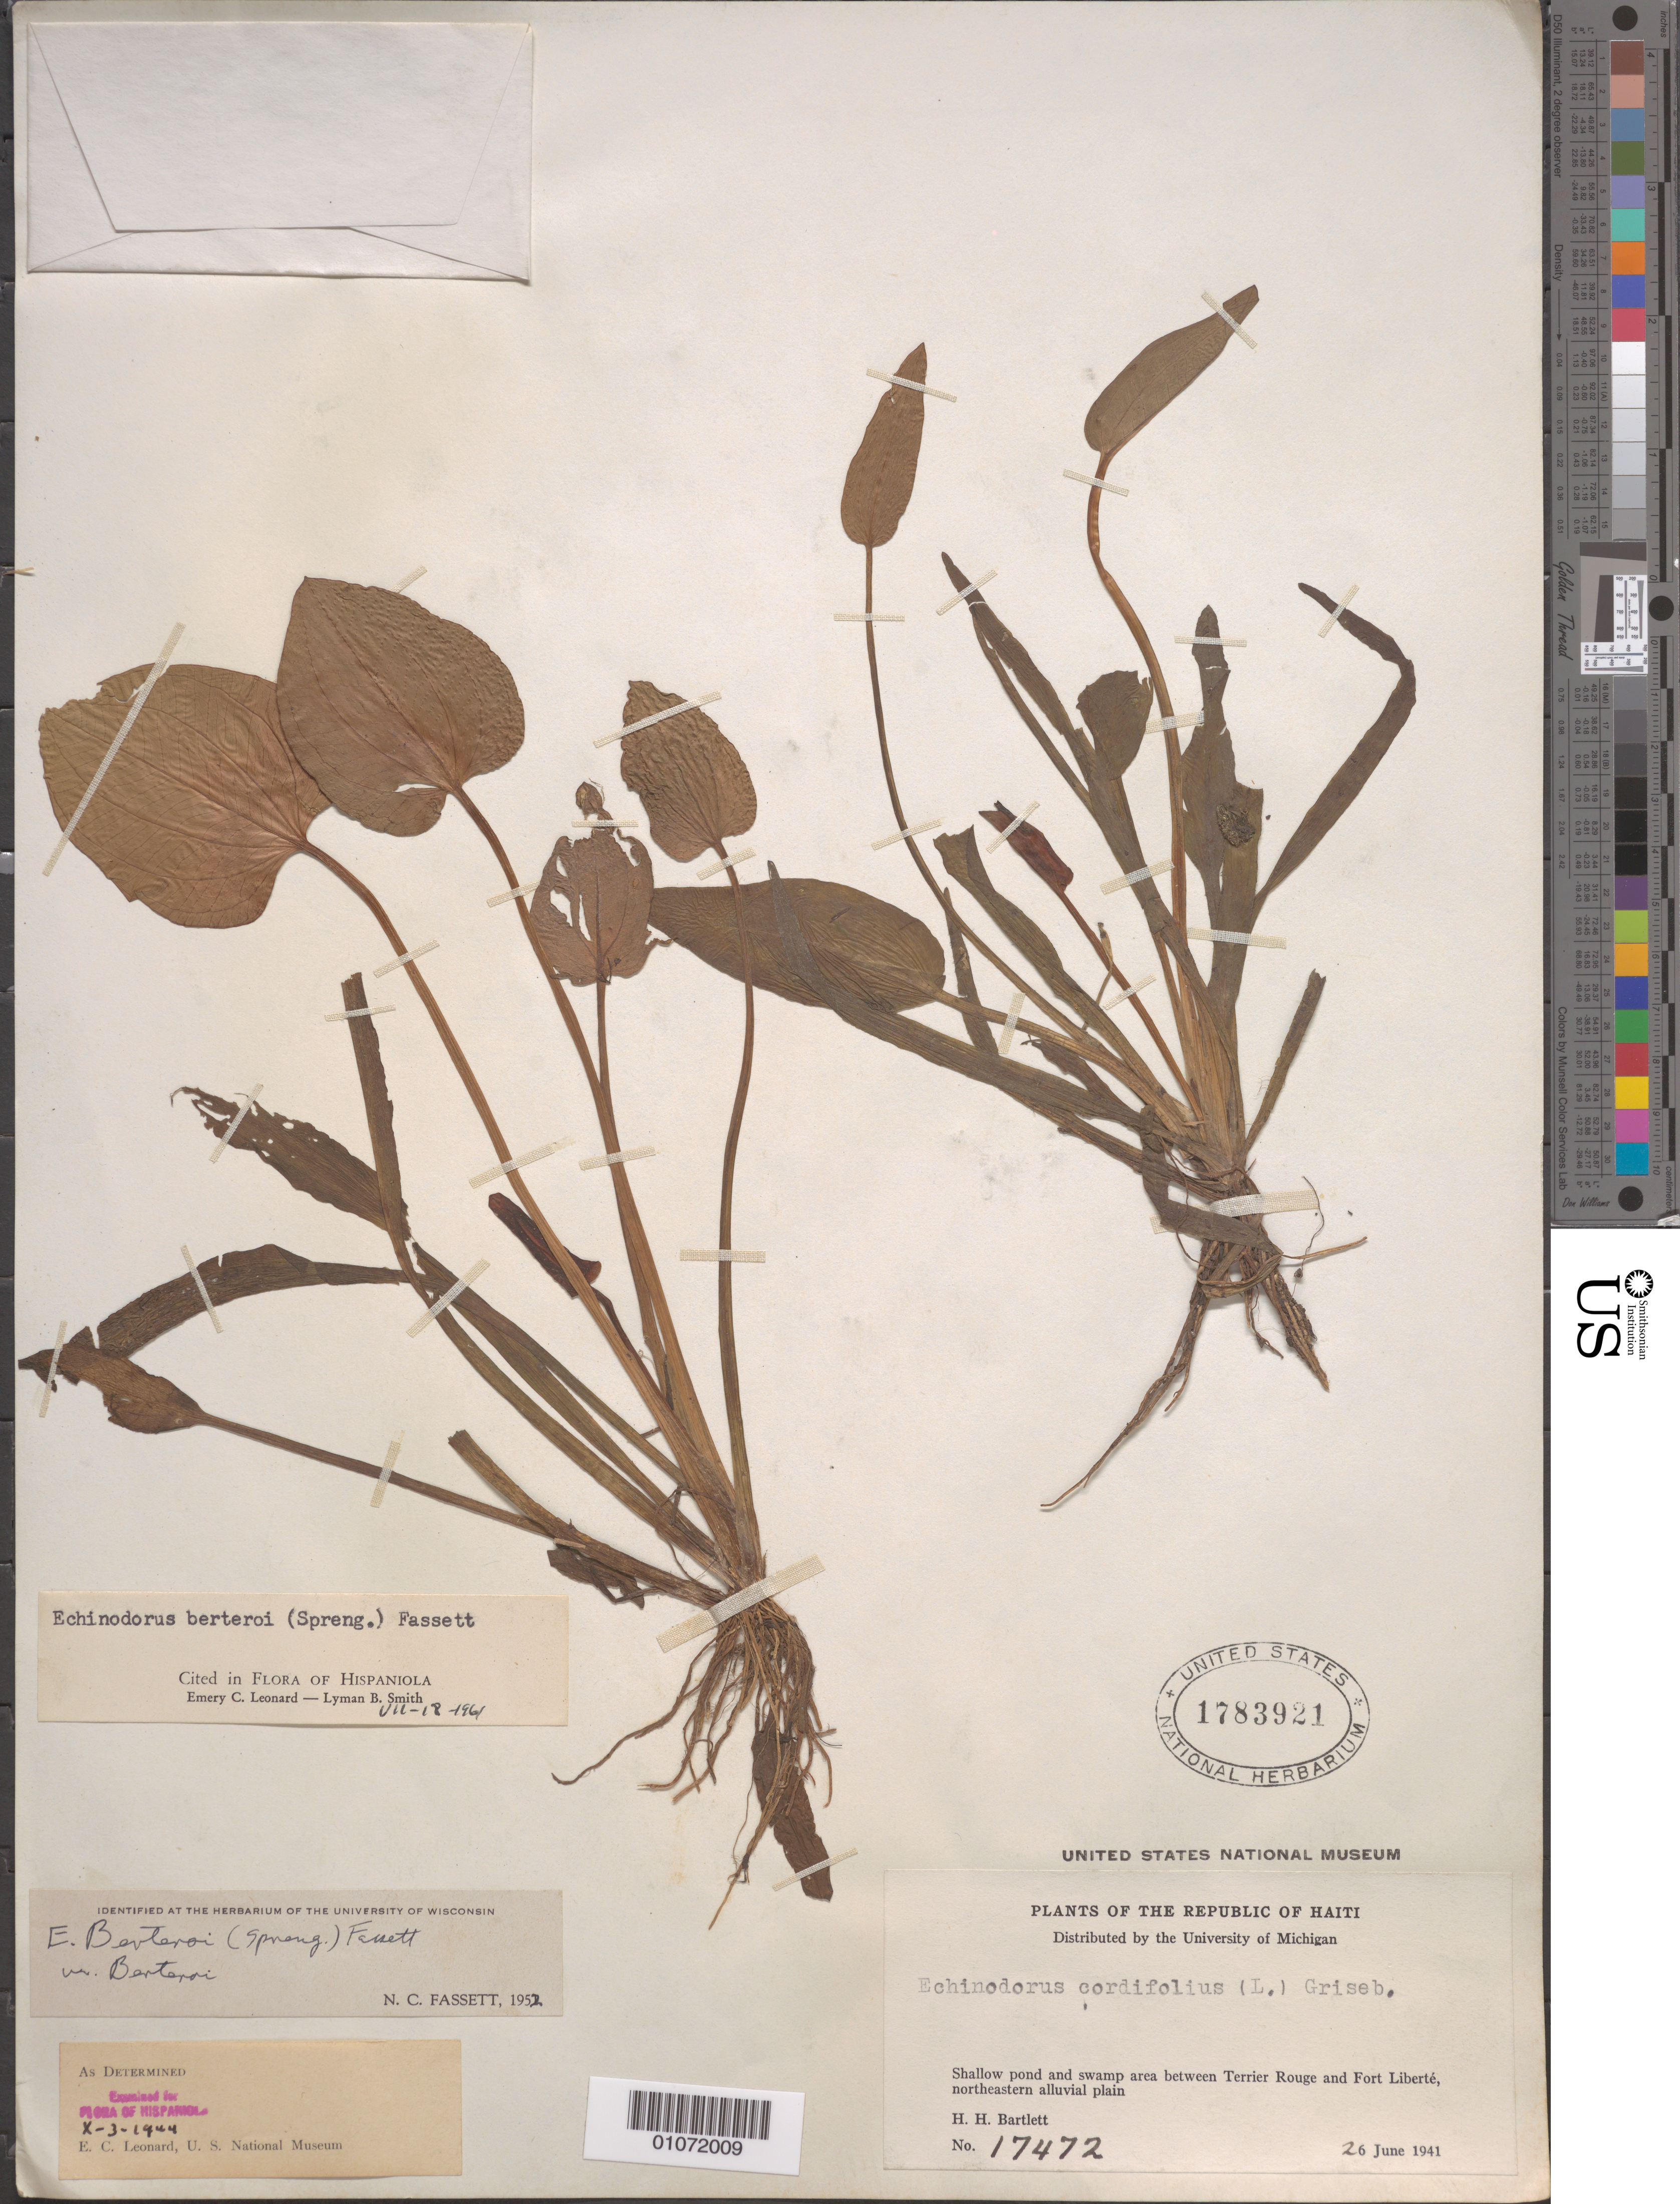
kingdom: Plantae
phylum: Tracheophyta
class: Liliopsida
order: Alismatales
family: Alismataceae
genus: Echinodorus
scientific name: Echinodorus berteroi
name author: (Spreng.) Fassett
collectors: H. H. Bartlett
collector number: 17472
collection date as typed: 26 Jun 1941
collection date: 1941-06-26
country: Haiti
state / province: Nord-Est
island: Hispaniola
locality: Shallow pond and swamp area between Terrier Rogue and Fort Liberte, northeastern alluvial plain.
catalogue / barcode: US 1783921